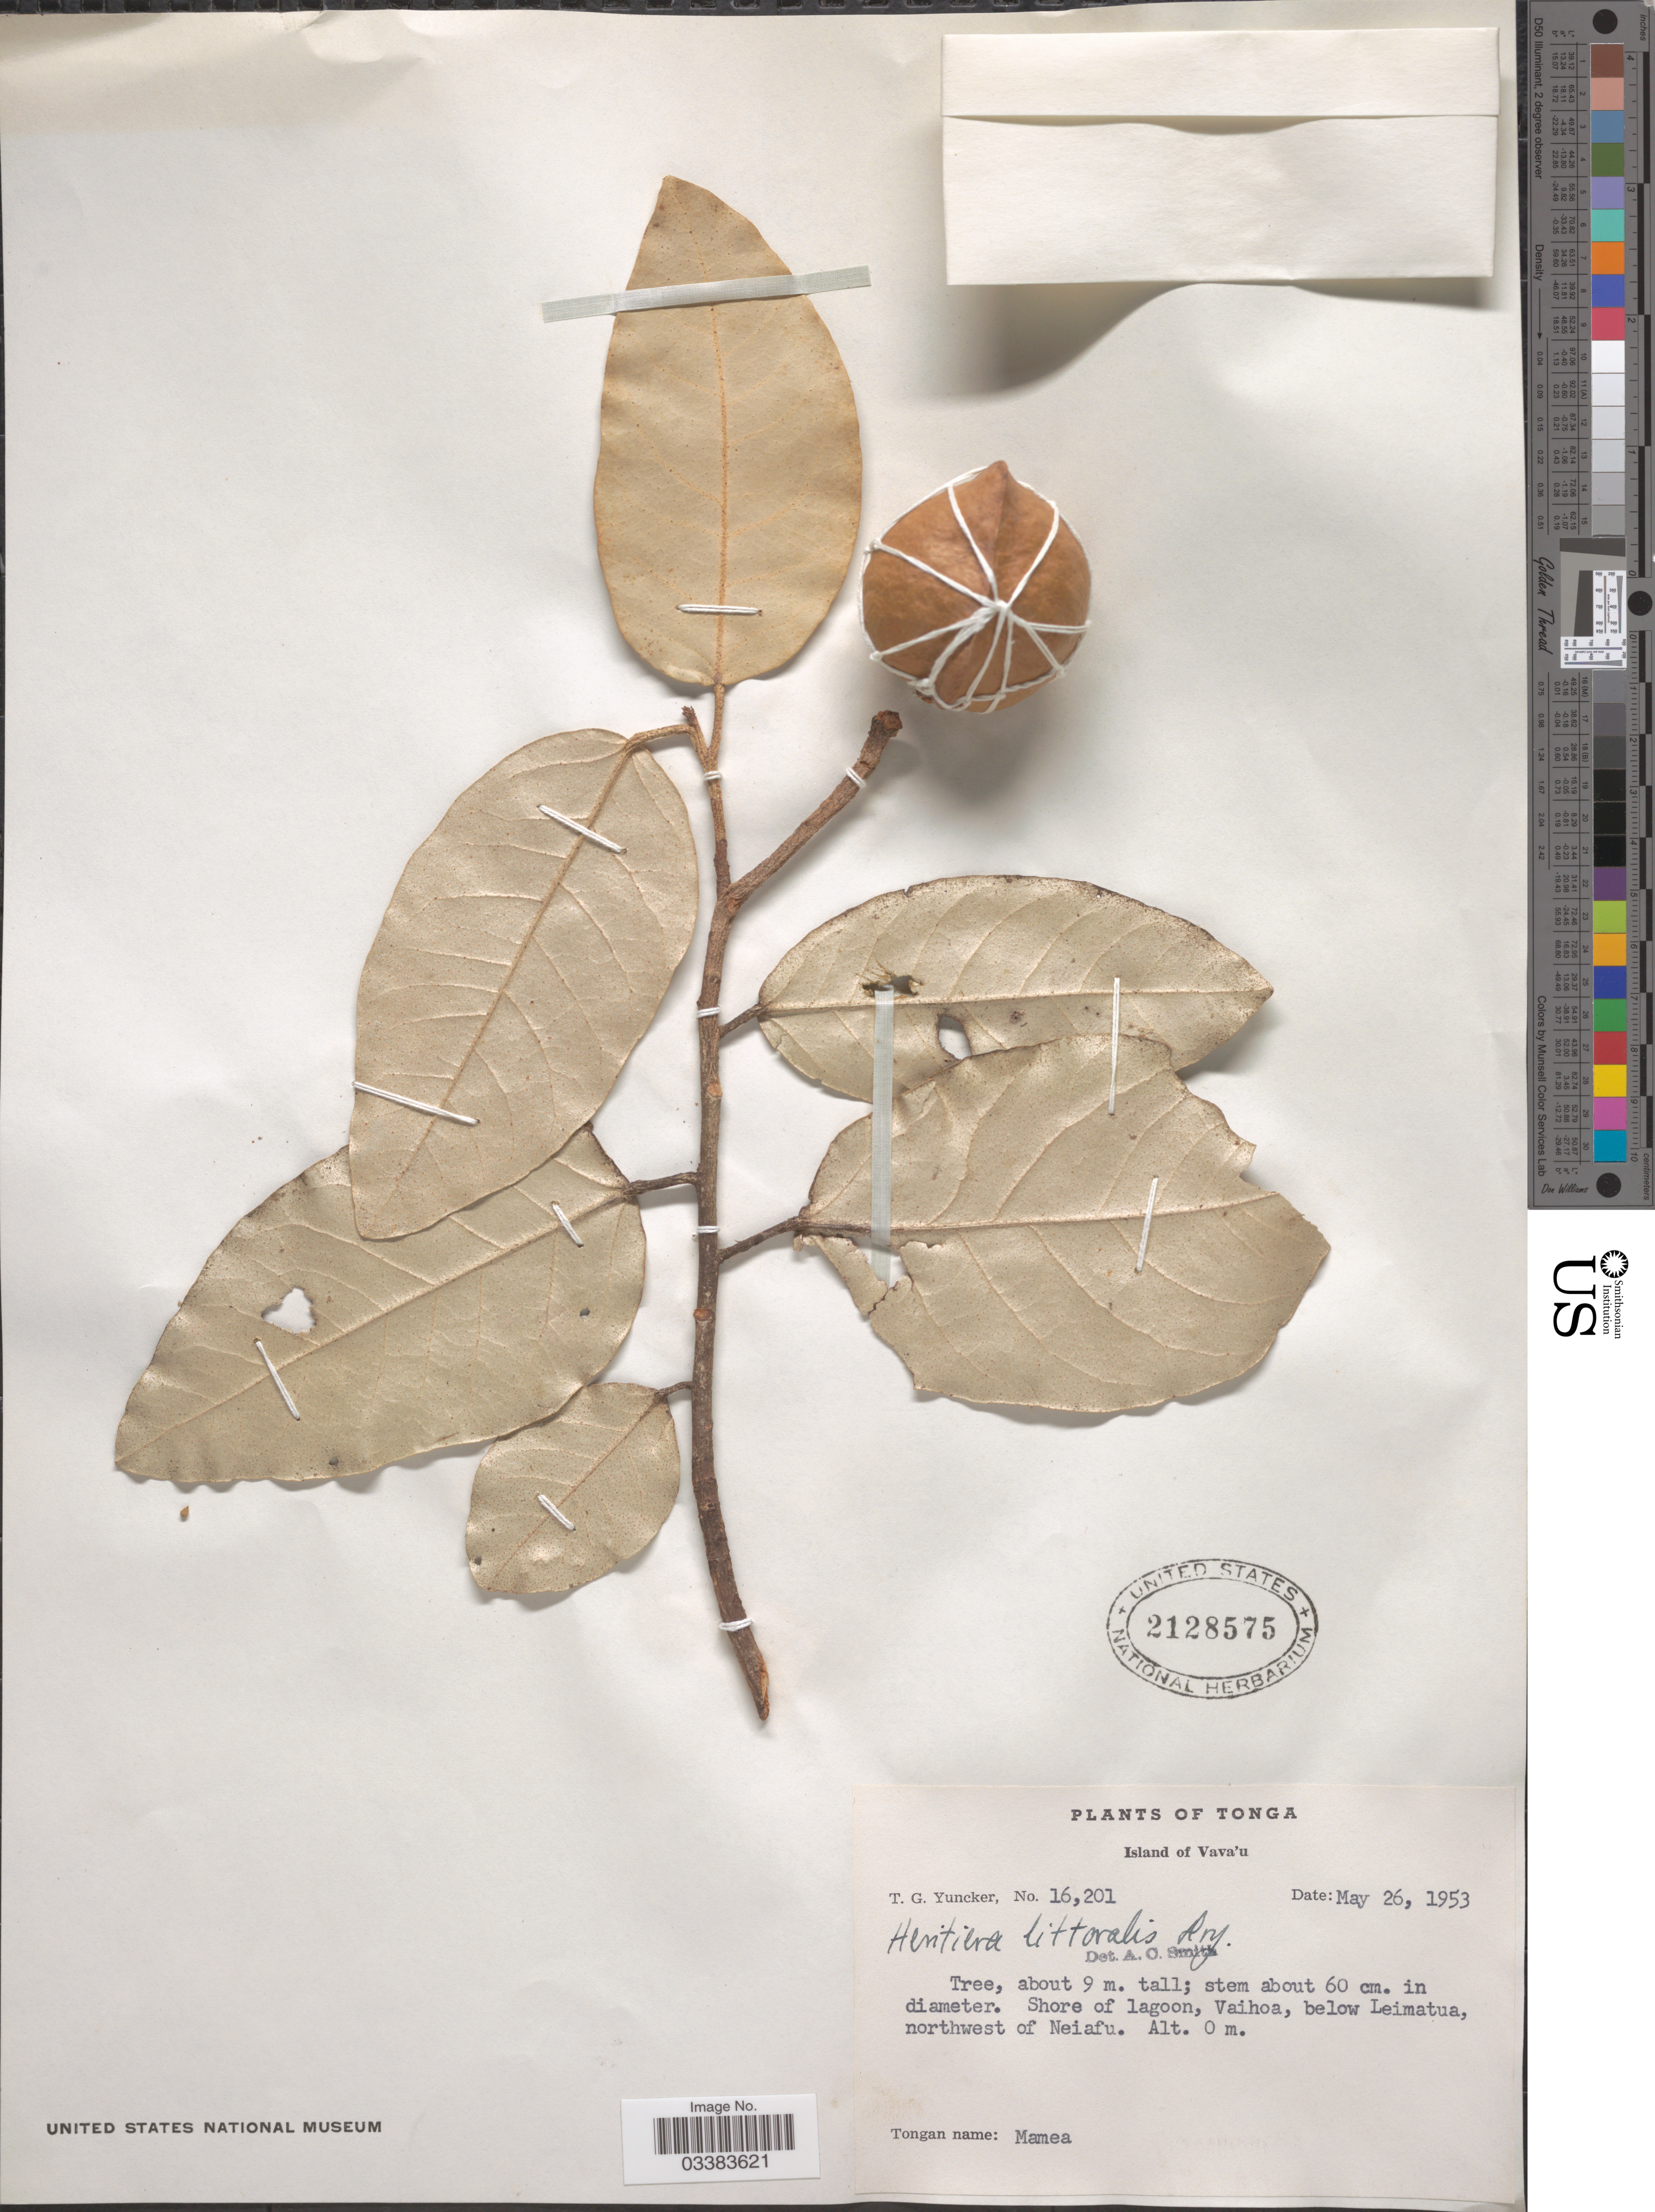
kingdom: Plantae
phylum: Tracheophyta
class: Magnoliopsida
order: Malvales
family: Malvaceae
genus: Heritiera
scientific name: Heritiera littoralis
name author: Aiton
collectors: T. G. Yuncker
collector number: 16201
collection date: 1953-05-26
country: Tonga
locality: Island of Vava'u. Shore of lagoon, Vaihoa, below Leimatua, northwest of Neiafu.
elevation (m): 0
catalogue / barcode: US 2128575